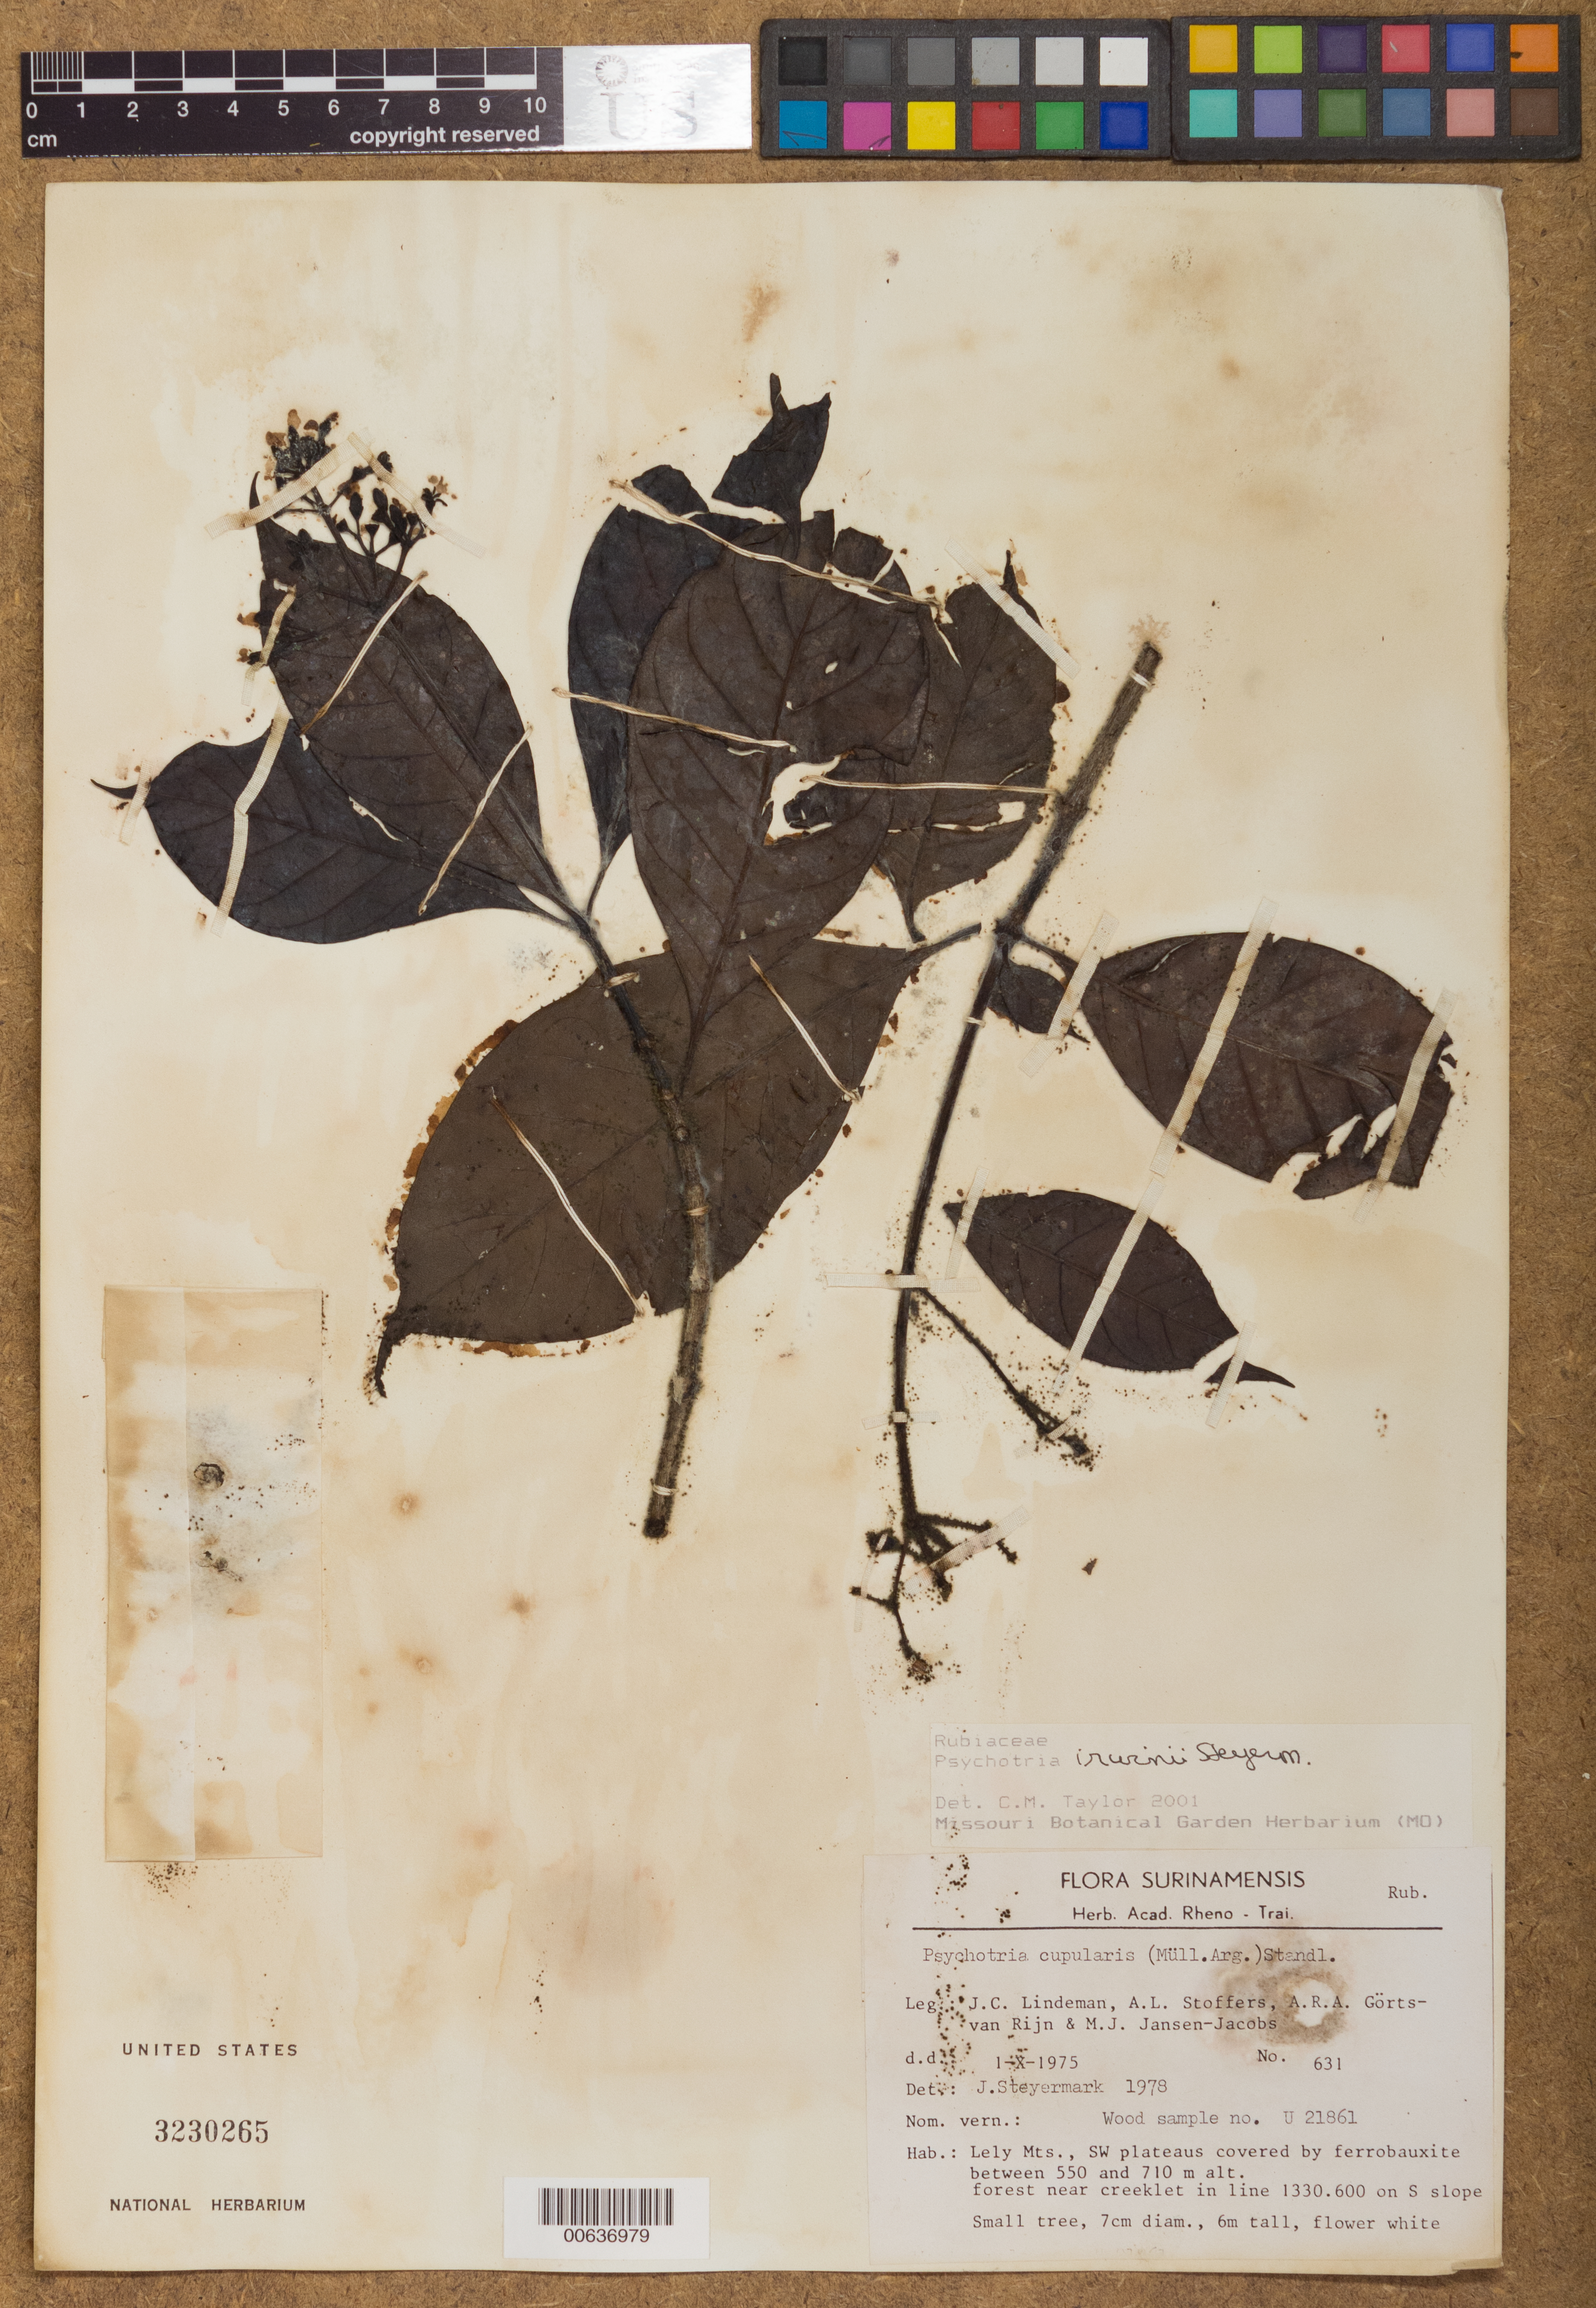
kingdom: Plantae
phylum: Tracheophyta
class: Magnoliopsida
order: Gentianales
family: Rubiaceae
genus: Psychotria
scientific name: Psychotria irwinii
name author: Steyerm.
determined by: Taylor, Charlotte M.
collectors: J. C. Lindeman, A. Stoffers, A. .R. A. Görts-van Rijn & M. J. Jansen-Jacobs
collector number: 75 631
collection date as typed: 1-Oct-75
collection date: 1975-10-01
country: Suriname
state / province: Marowijne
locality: Lely Mts., SW plateaus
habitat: Forest near creeklet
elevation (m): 550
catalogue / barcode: US 3230265